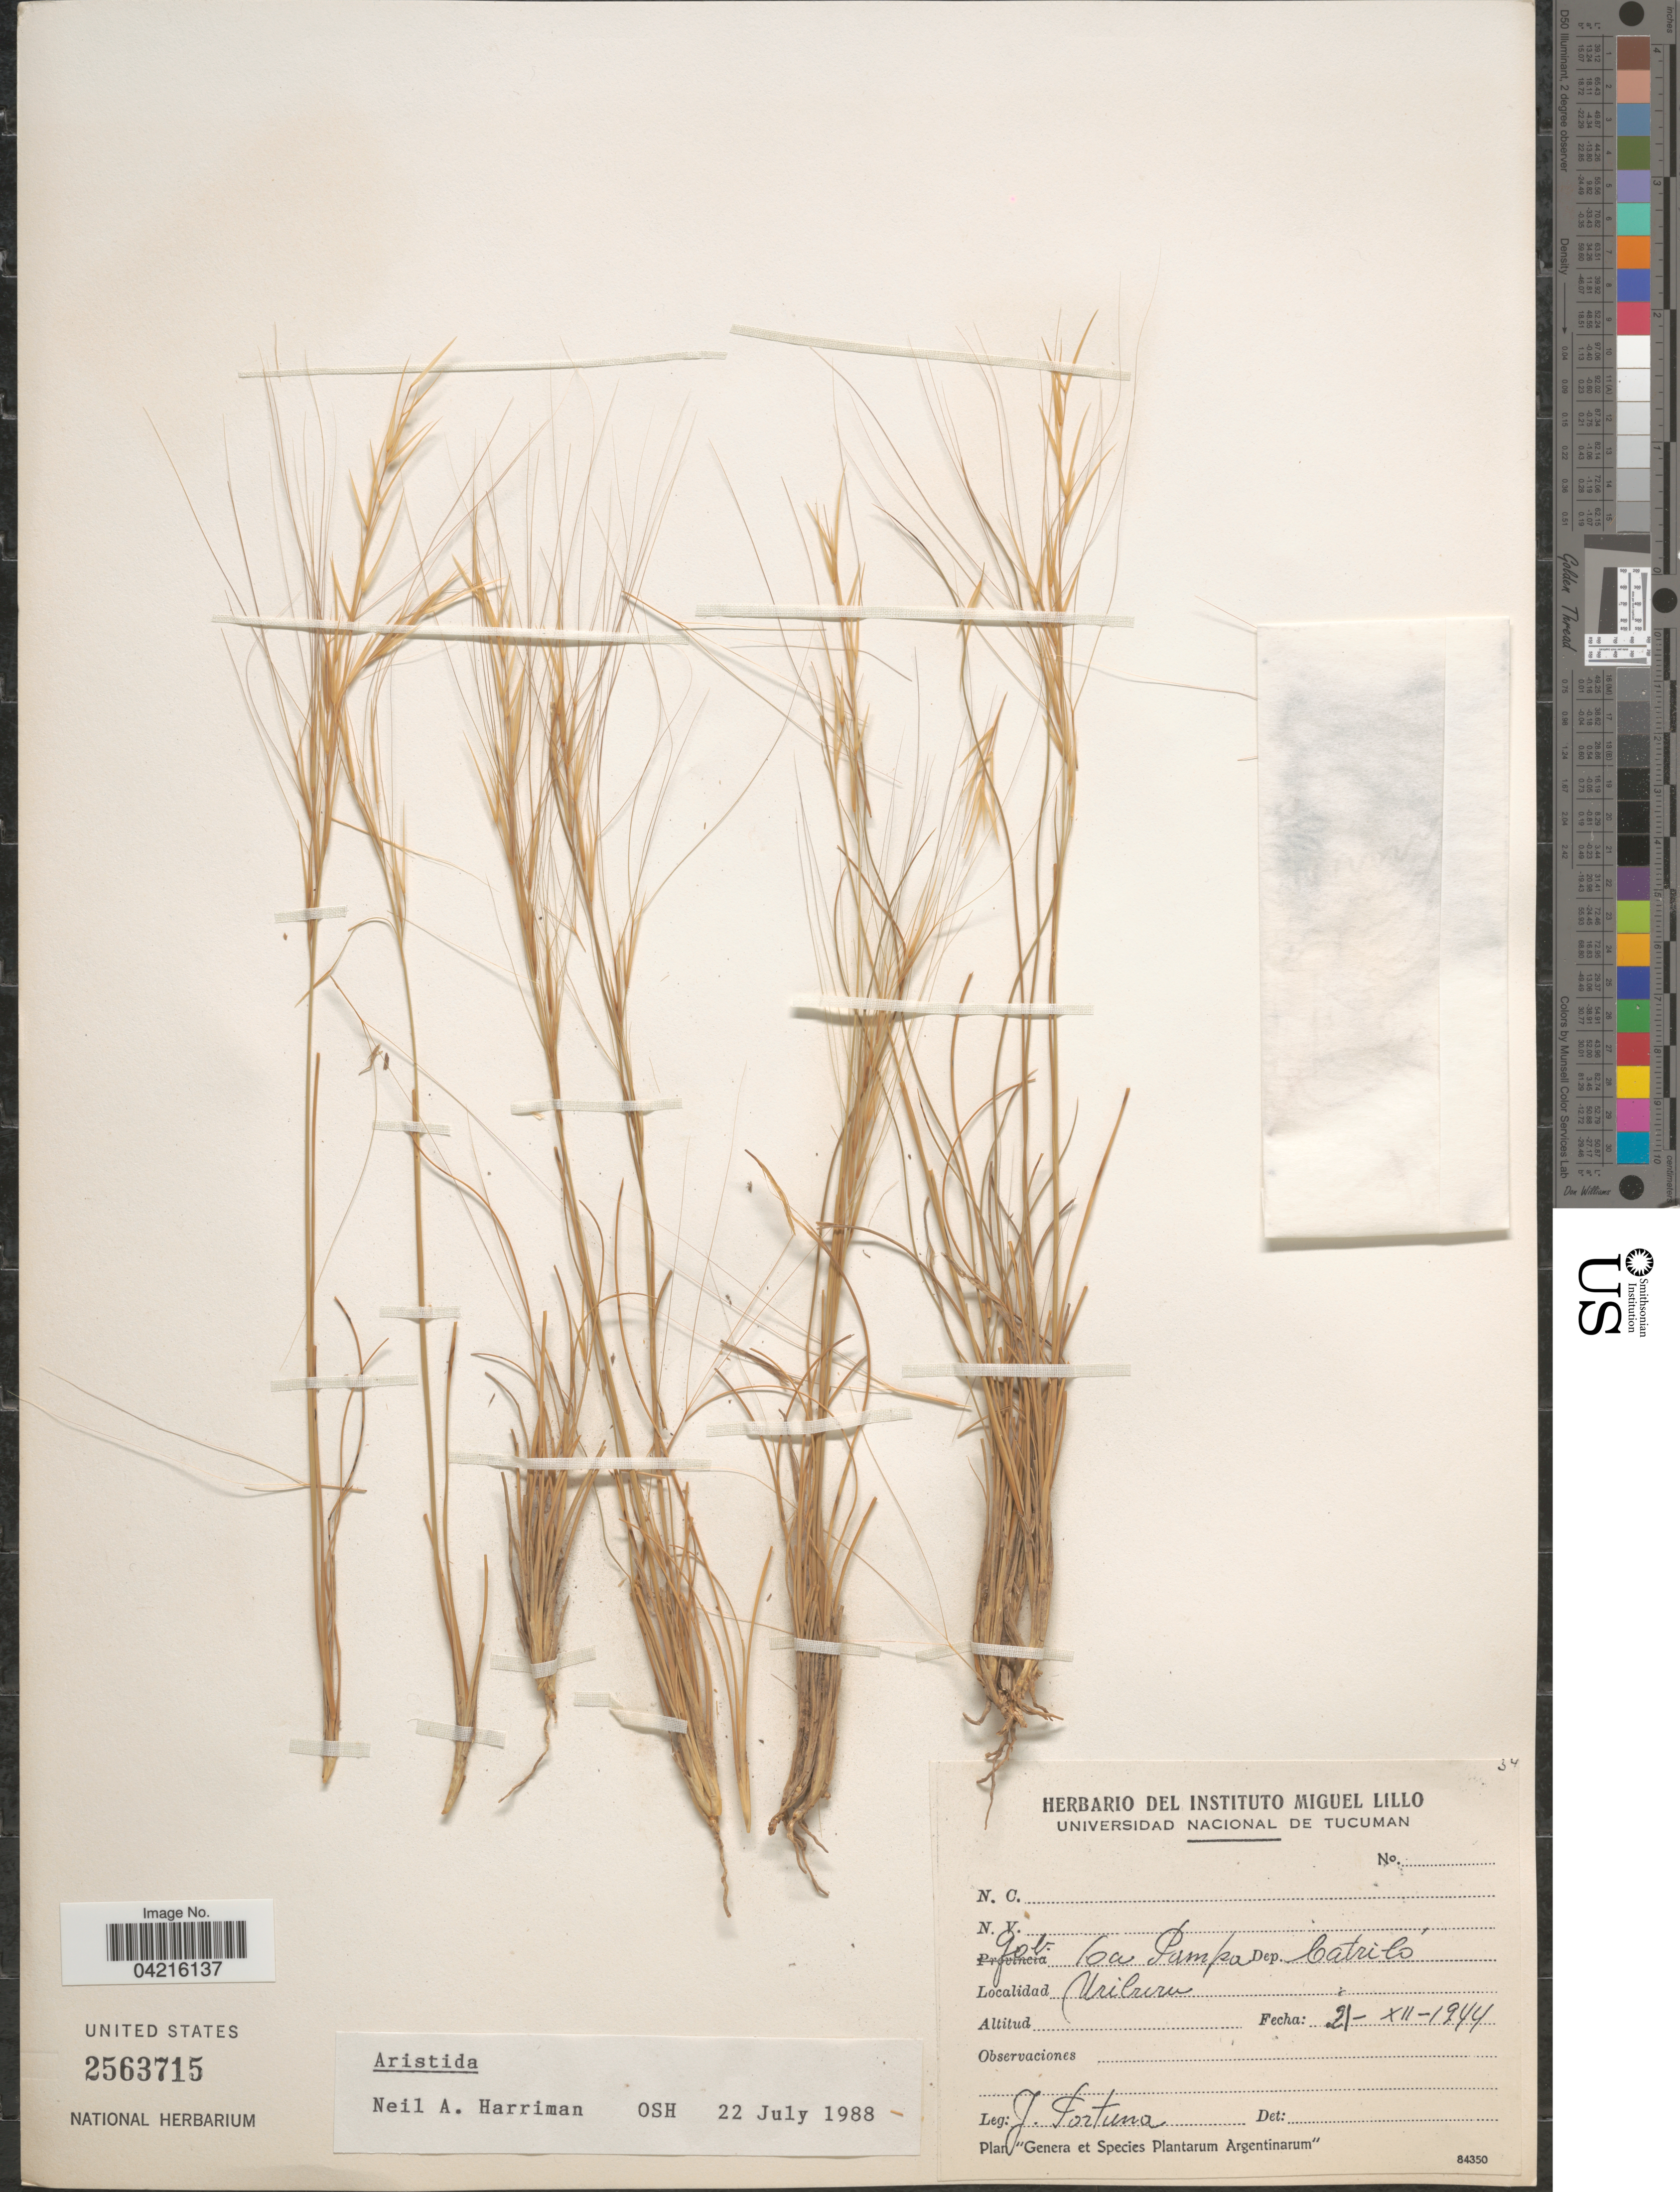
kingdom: Plantae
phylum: Tracheophyta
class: Liliopsida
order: Poales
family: Poaceae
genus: Aristida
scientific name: Aristida sp.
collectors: J. Fortuna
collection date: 1944-12-21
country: Argentina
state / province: La Pampa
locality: Gob. La Pampa. Dep. Catriló. Uriburu.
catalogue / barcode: US 2563715